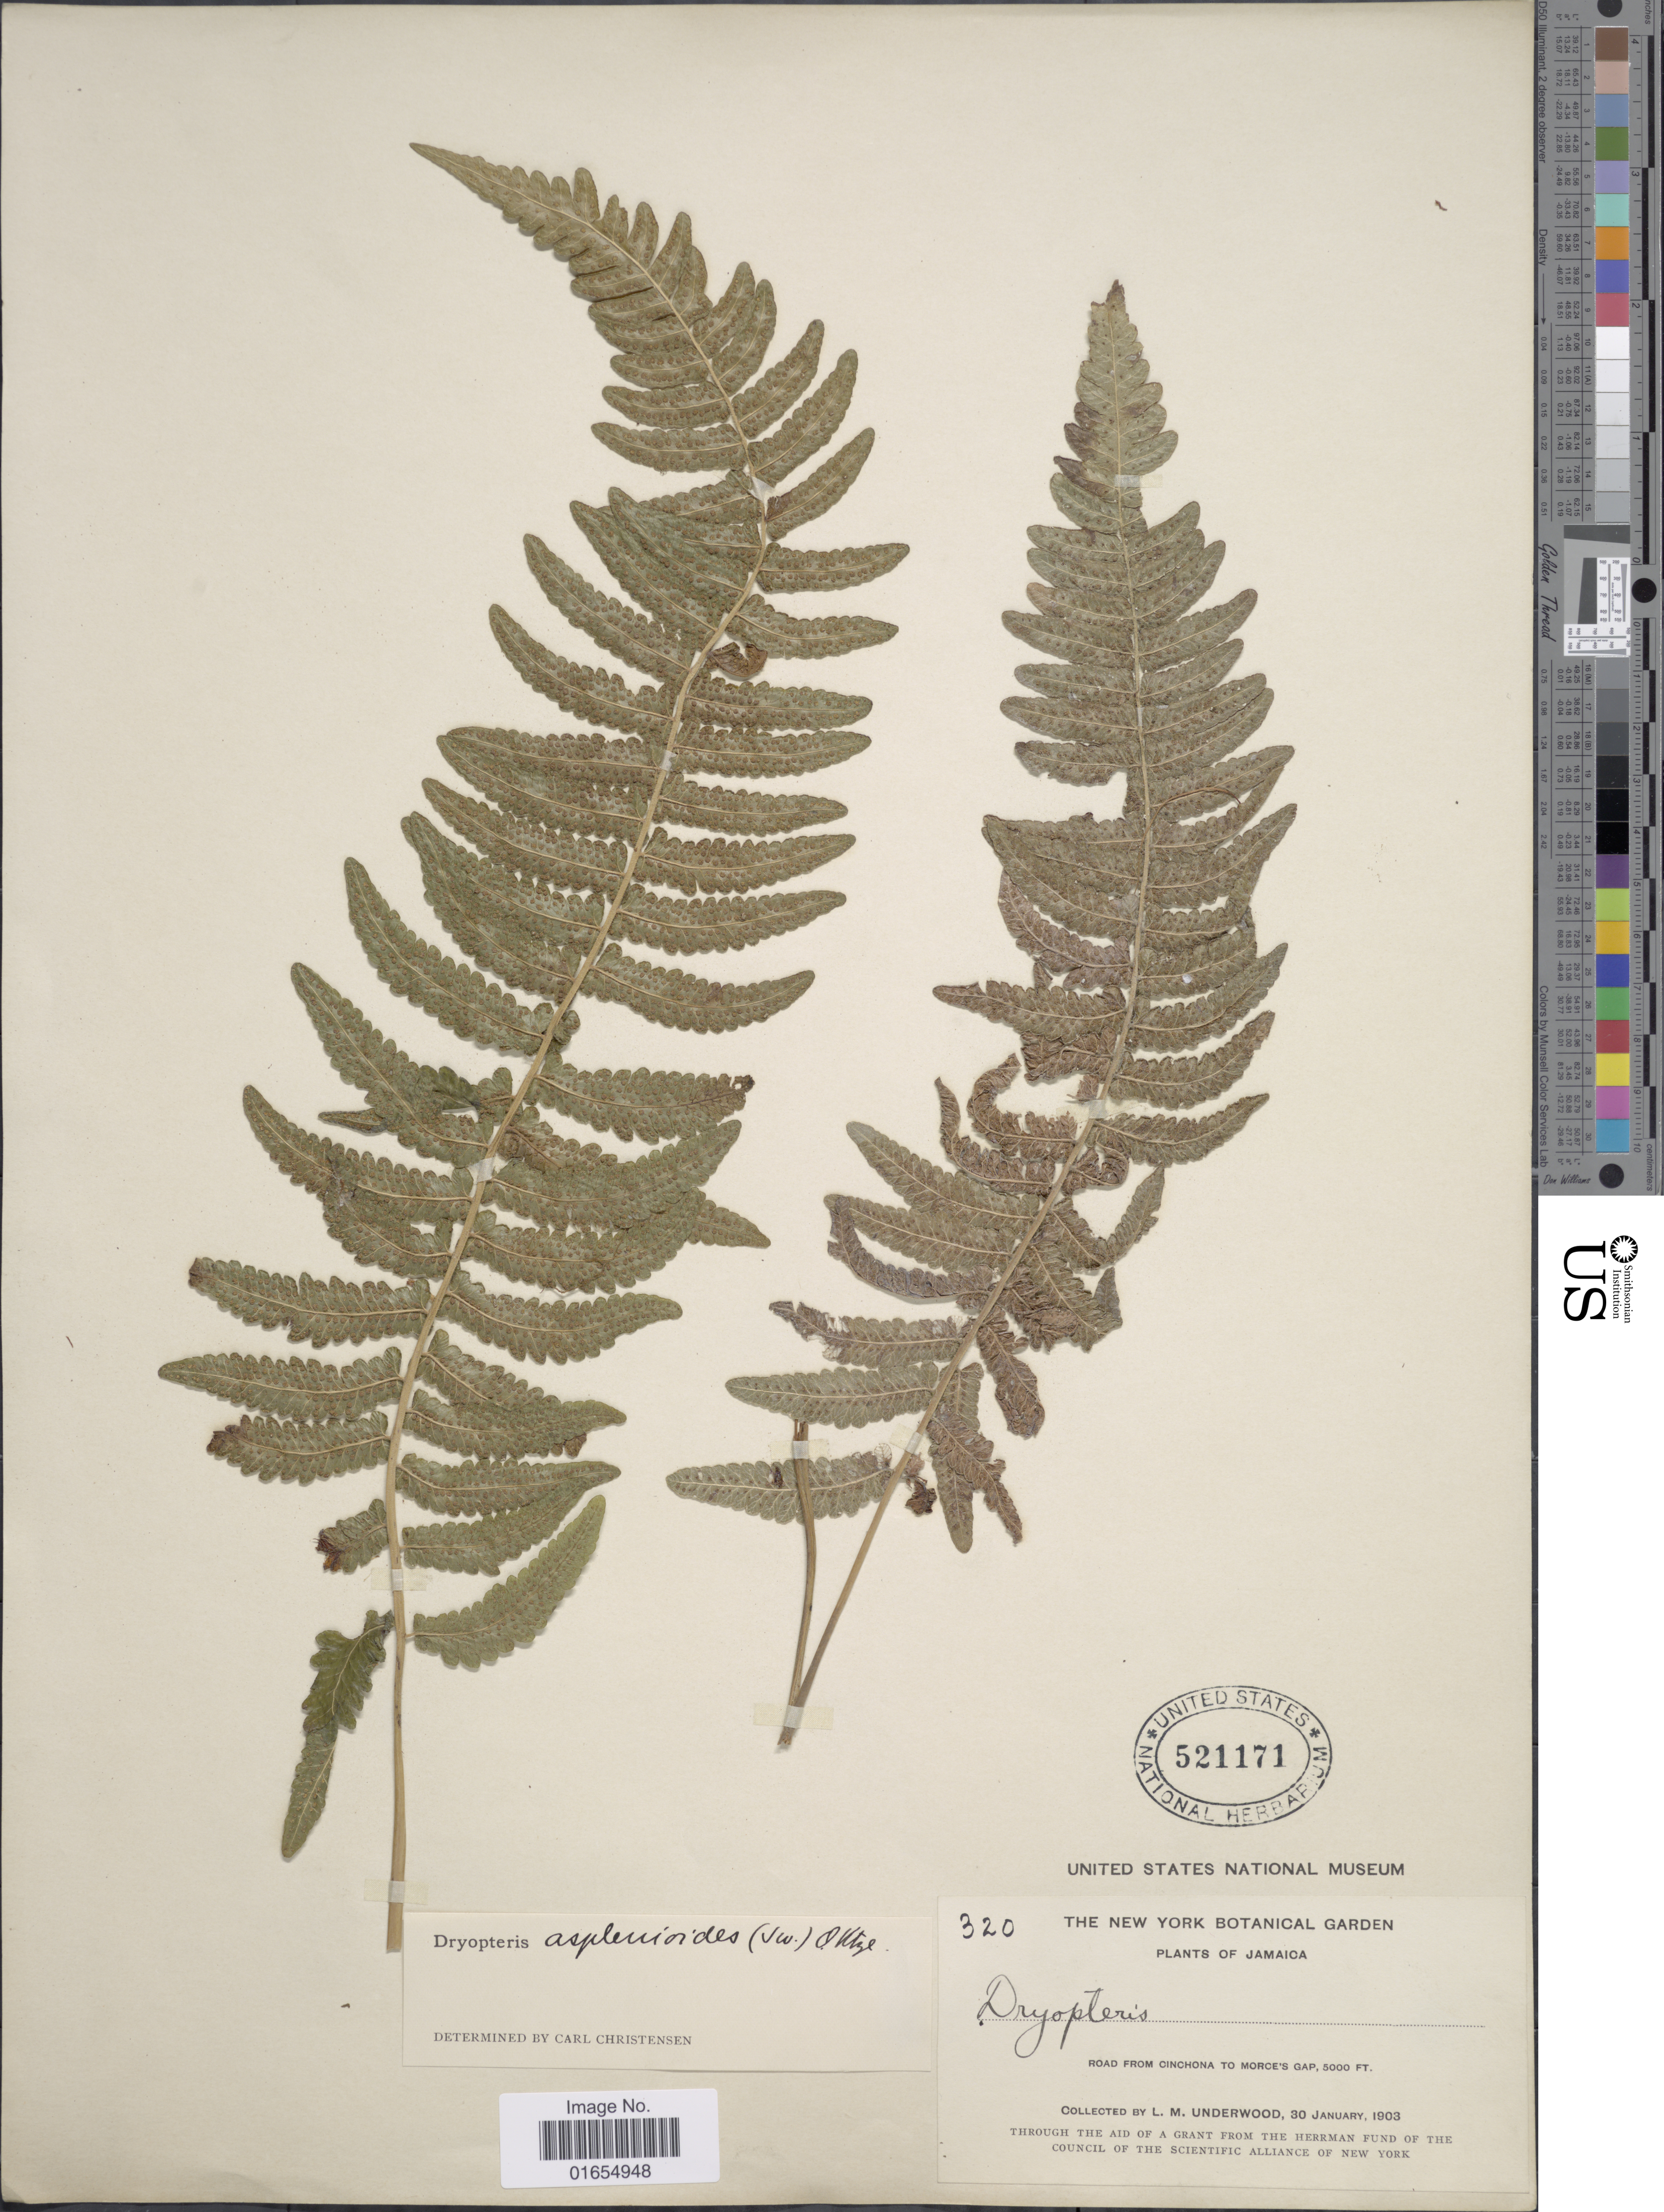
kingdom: Plantae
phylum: Tracheophyta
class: Polypodiopsida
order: Polypodiales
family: Thelypteridaceae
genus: Goniopteris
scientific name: Goniopteris retroflexa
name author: (L.) Pic. Serm.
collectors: L. M. Underwood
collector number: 320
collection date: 1903-01-30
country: Jamaica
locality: Road from Cinchona to Morce's Gap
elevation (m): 1524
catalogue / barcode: US 521171